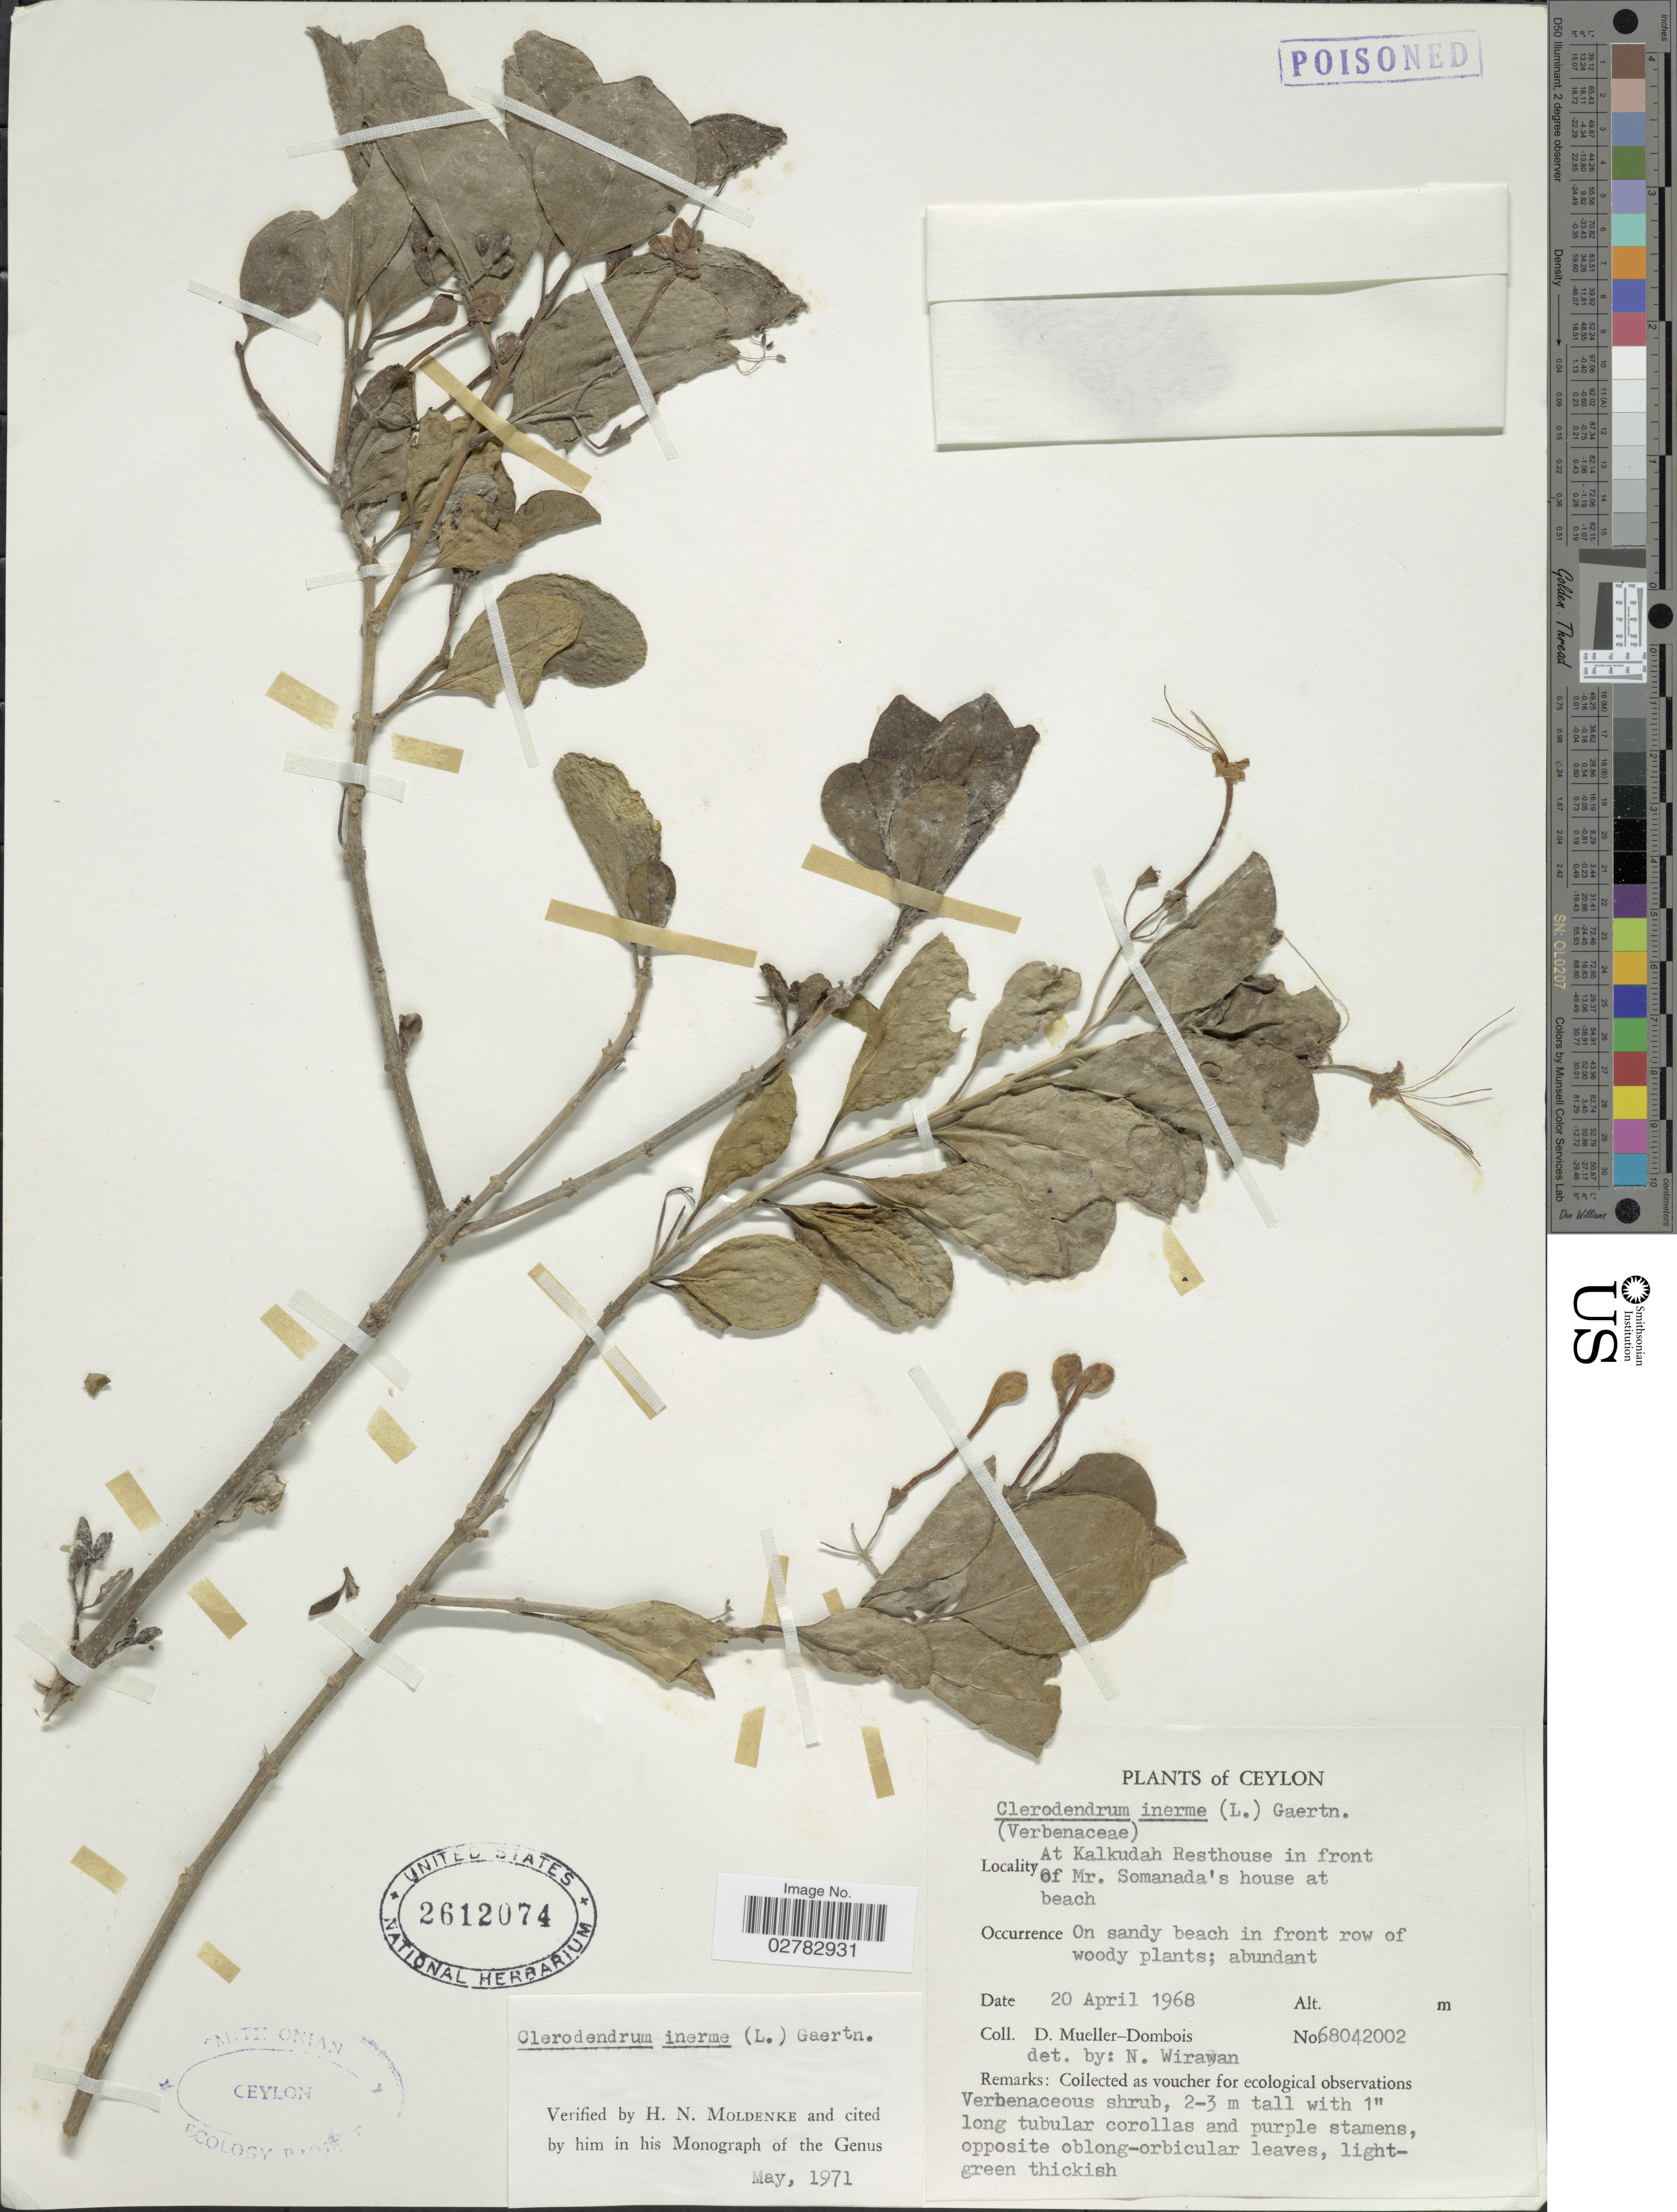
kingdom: Plantae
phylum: Tracheophyta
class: Magnoliopsida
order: Lamiales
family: Lamiaceae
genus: Clerodendrum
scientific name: Clerodendrum inerme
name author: (L.) Gaertn.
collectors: D. Mueller-Dombois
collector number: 68042002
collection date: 1968-04-20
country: Sri Lanka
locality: Ceylon. At Kalkudah Resthouse in front of Mr. Somanada's house at beach.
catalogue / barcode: US 2612074